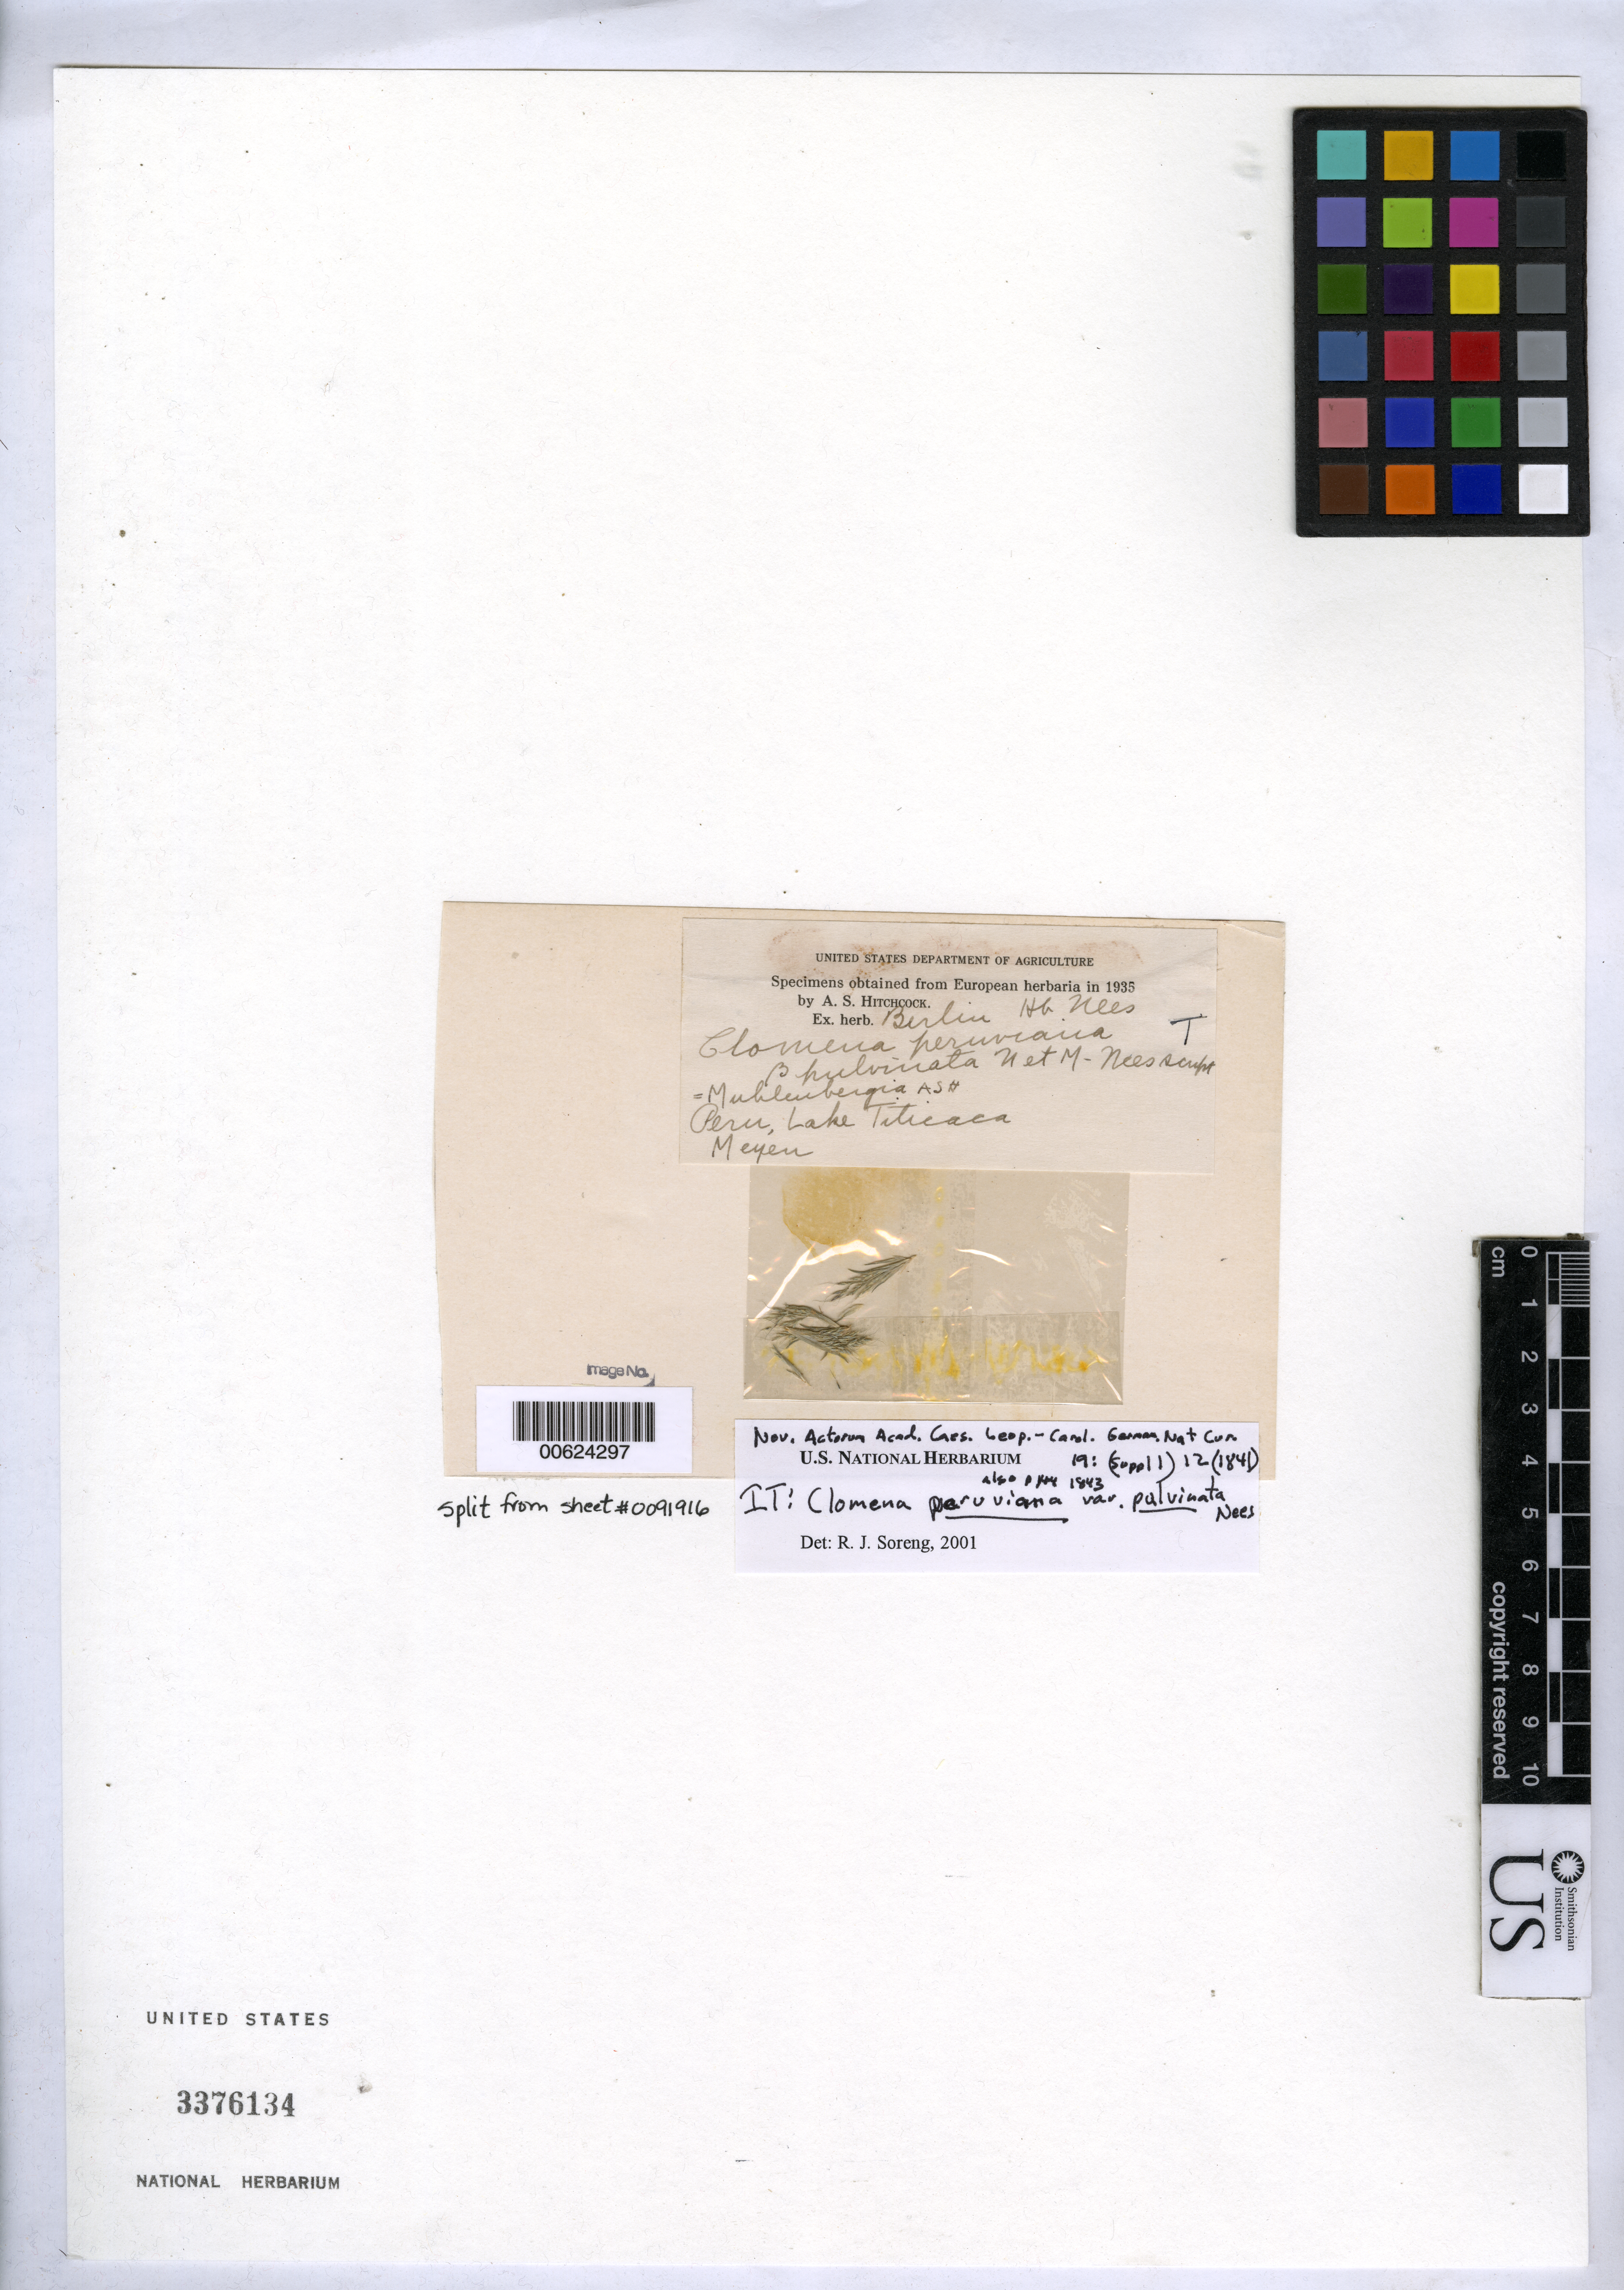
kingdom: Plantae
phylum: Tracheophyta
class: Liliopsida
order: Poales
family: Poaceae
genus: Clomena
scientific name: Clomena peruviana var. pulvinata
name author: Nees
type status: Type Fragment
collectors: F. J. F. Meyen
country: Peru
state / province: Puno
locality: Lake Titicaca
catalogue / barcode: US 3376134